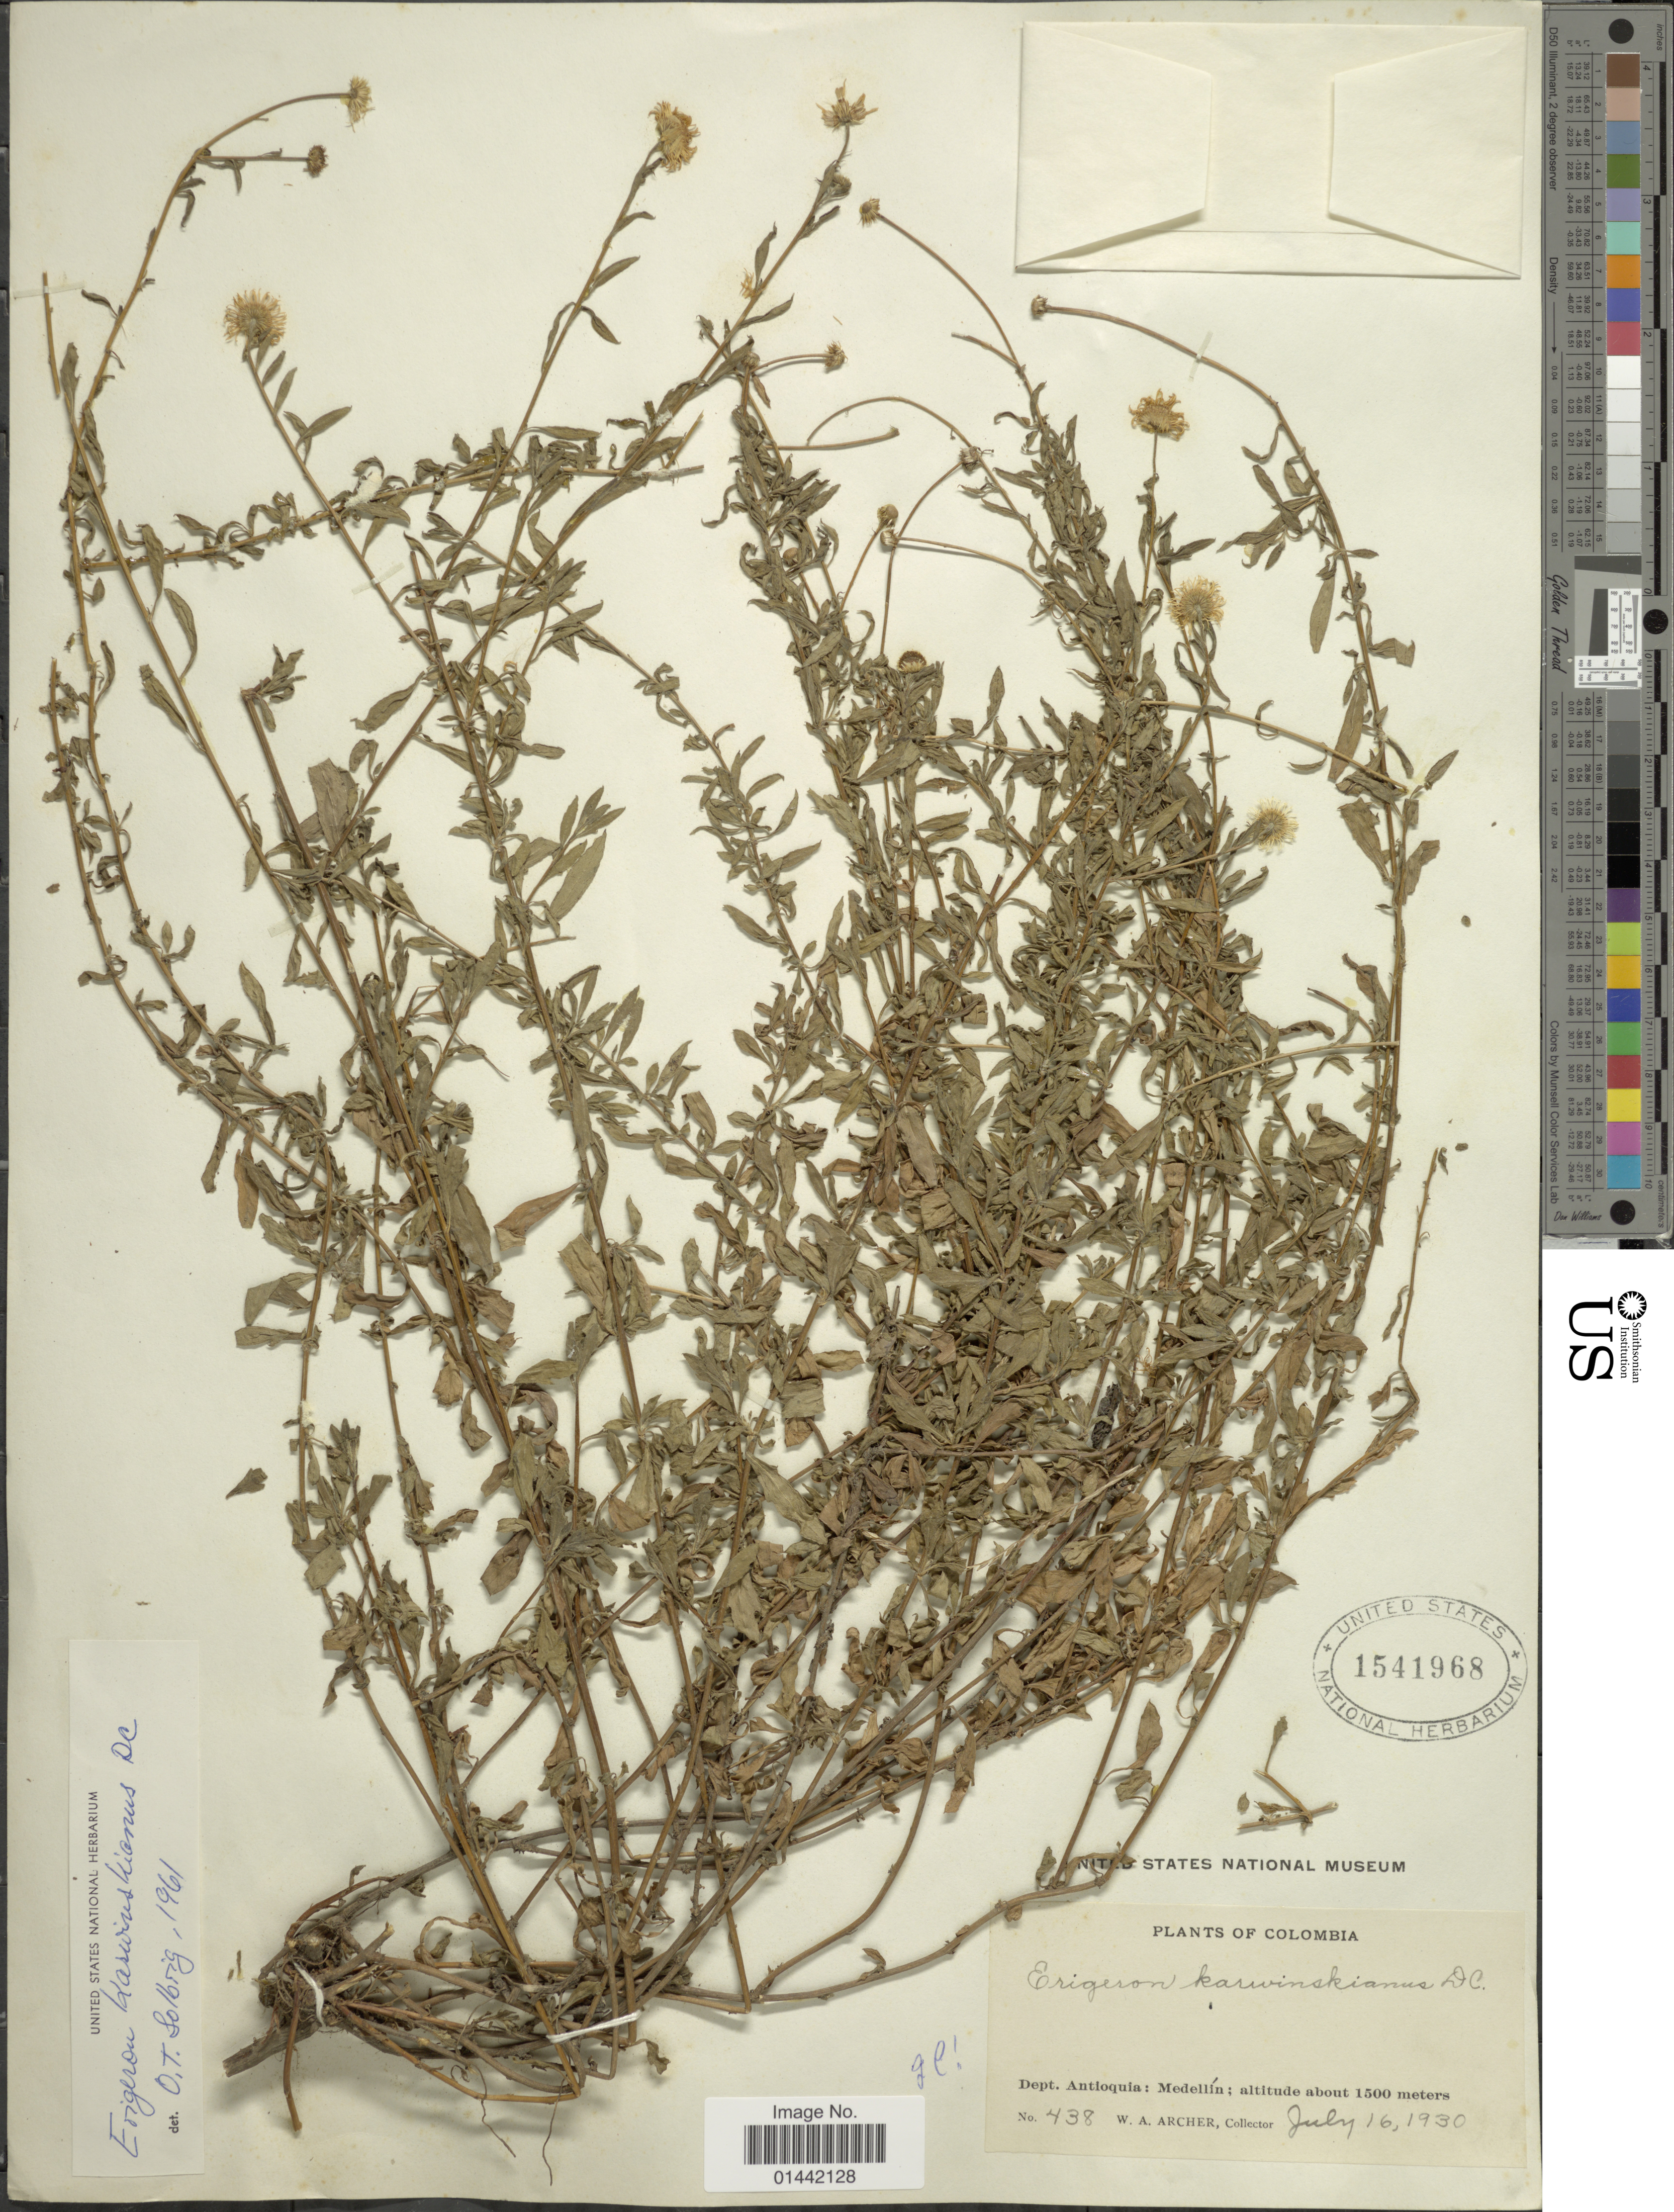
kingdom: Plantae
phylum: Tracheophyta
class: Magnoliopsida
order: Asterales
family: Asteraceae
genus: Erigeron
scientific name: Erigeron karvinskianus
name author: DC.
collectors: W. A. Archer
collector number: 438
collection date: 1930-07-16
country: Colombia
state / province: Antioquia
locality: Medellín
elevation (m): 1500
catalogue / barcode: US 1541968